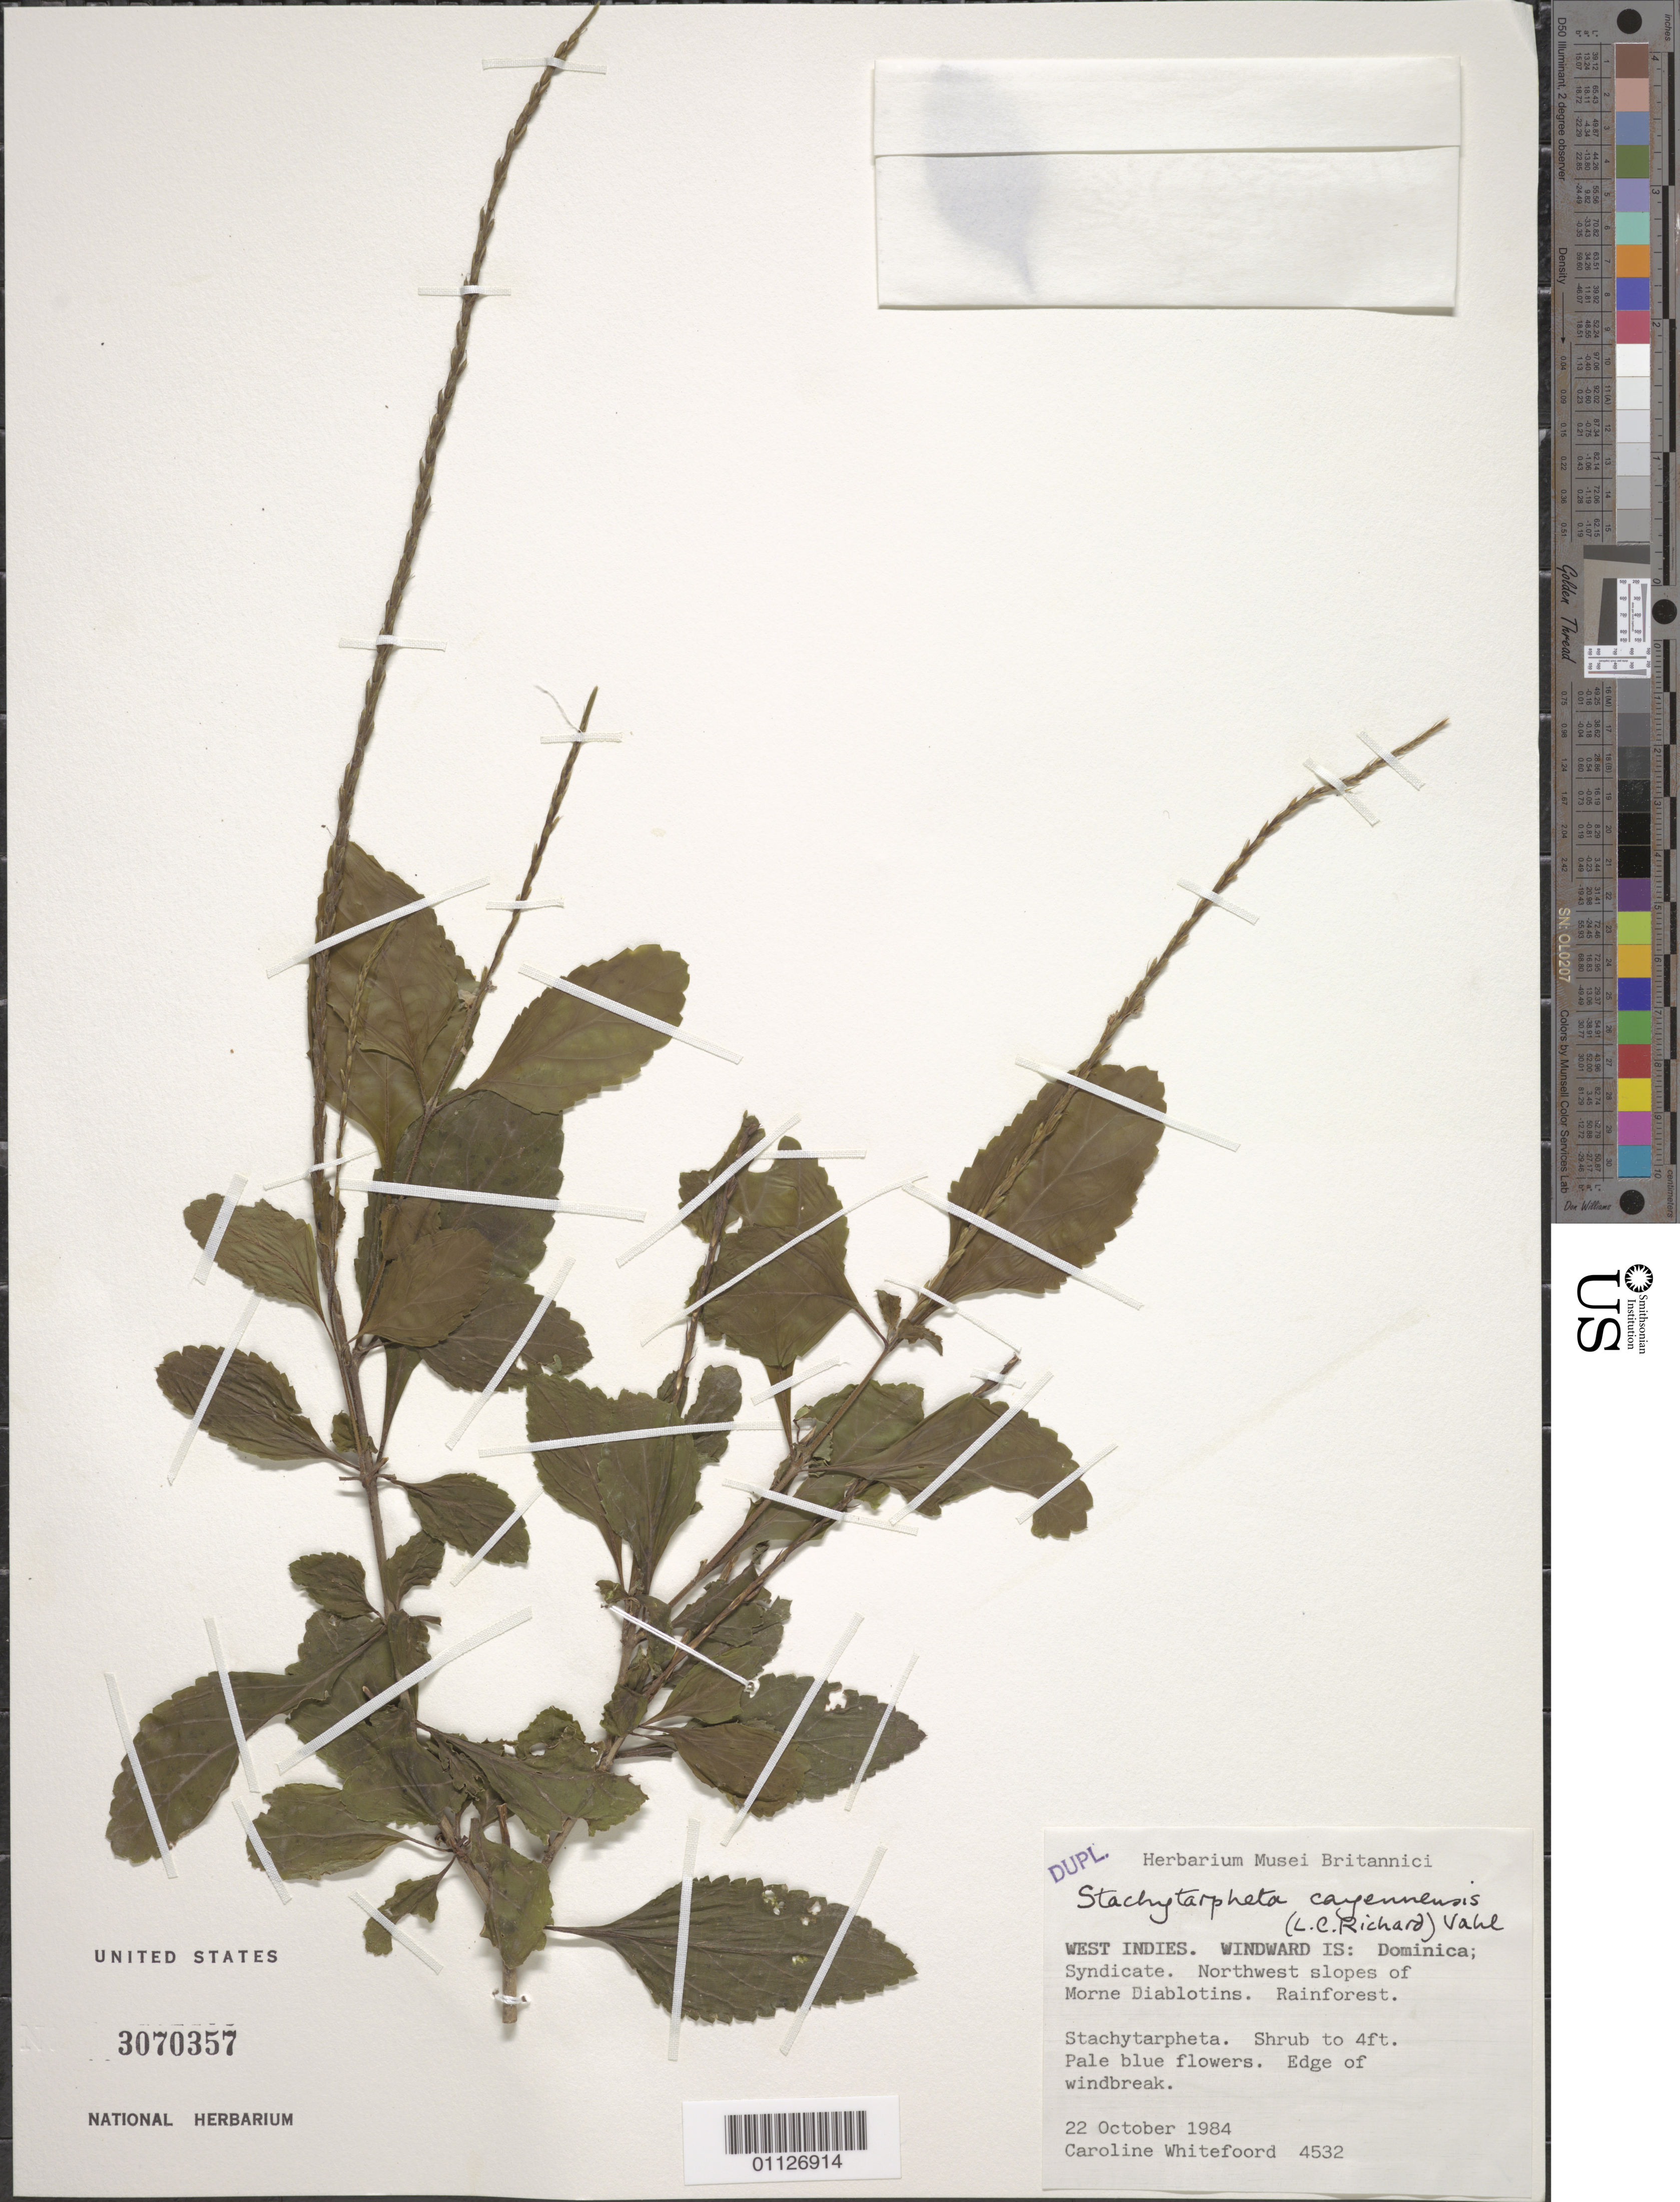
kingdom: Plantae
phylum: Tracheophyta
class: Magnoliopsida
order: Lamiales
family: Verbenaceae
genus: Stachytarpheta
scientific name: Stachytarpheta cayennensis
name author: (Rich.) Vahl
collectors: C. Whitefoord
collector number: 4532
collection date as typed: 22 Oct 1984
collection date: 1984-10-22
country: Dominica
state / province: St. Andrew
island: Dominica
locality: Syndicate. NW slopes of Morne Diablotins. Rainforest.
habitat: edge of windbreak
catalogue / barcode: US 3070357